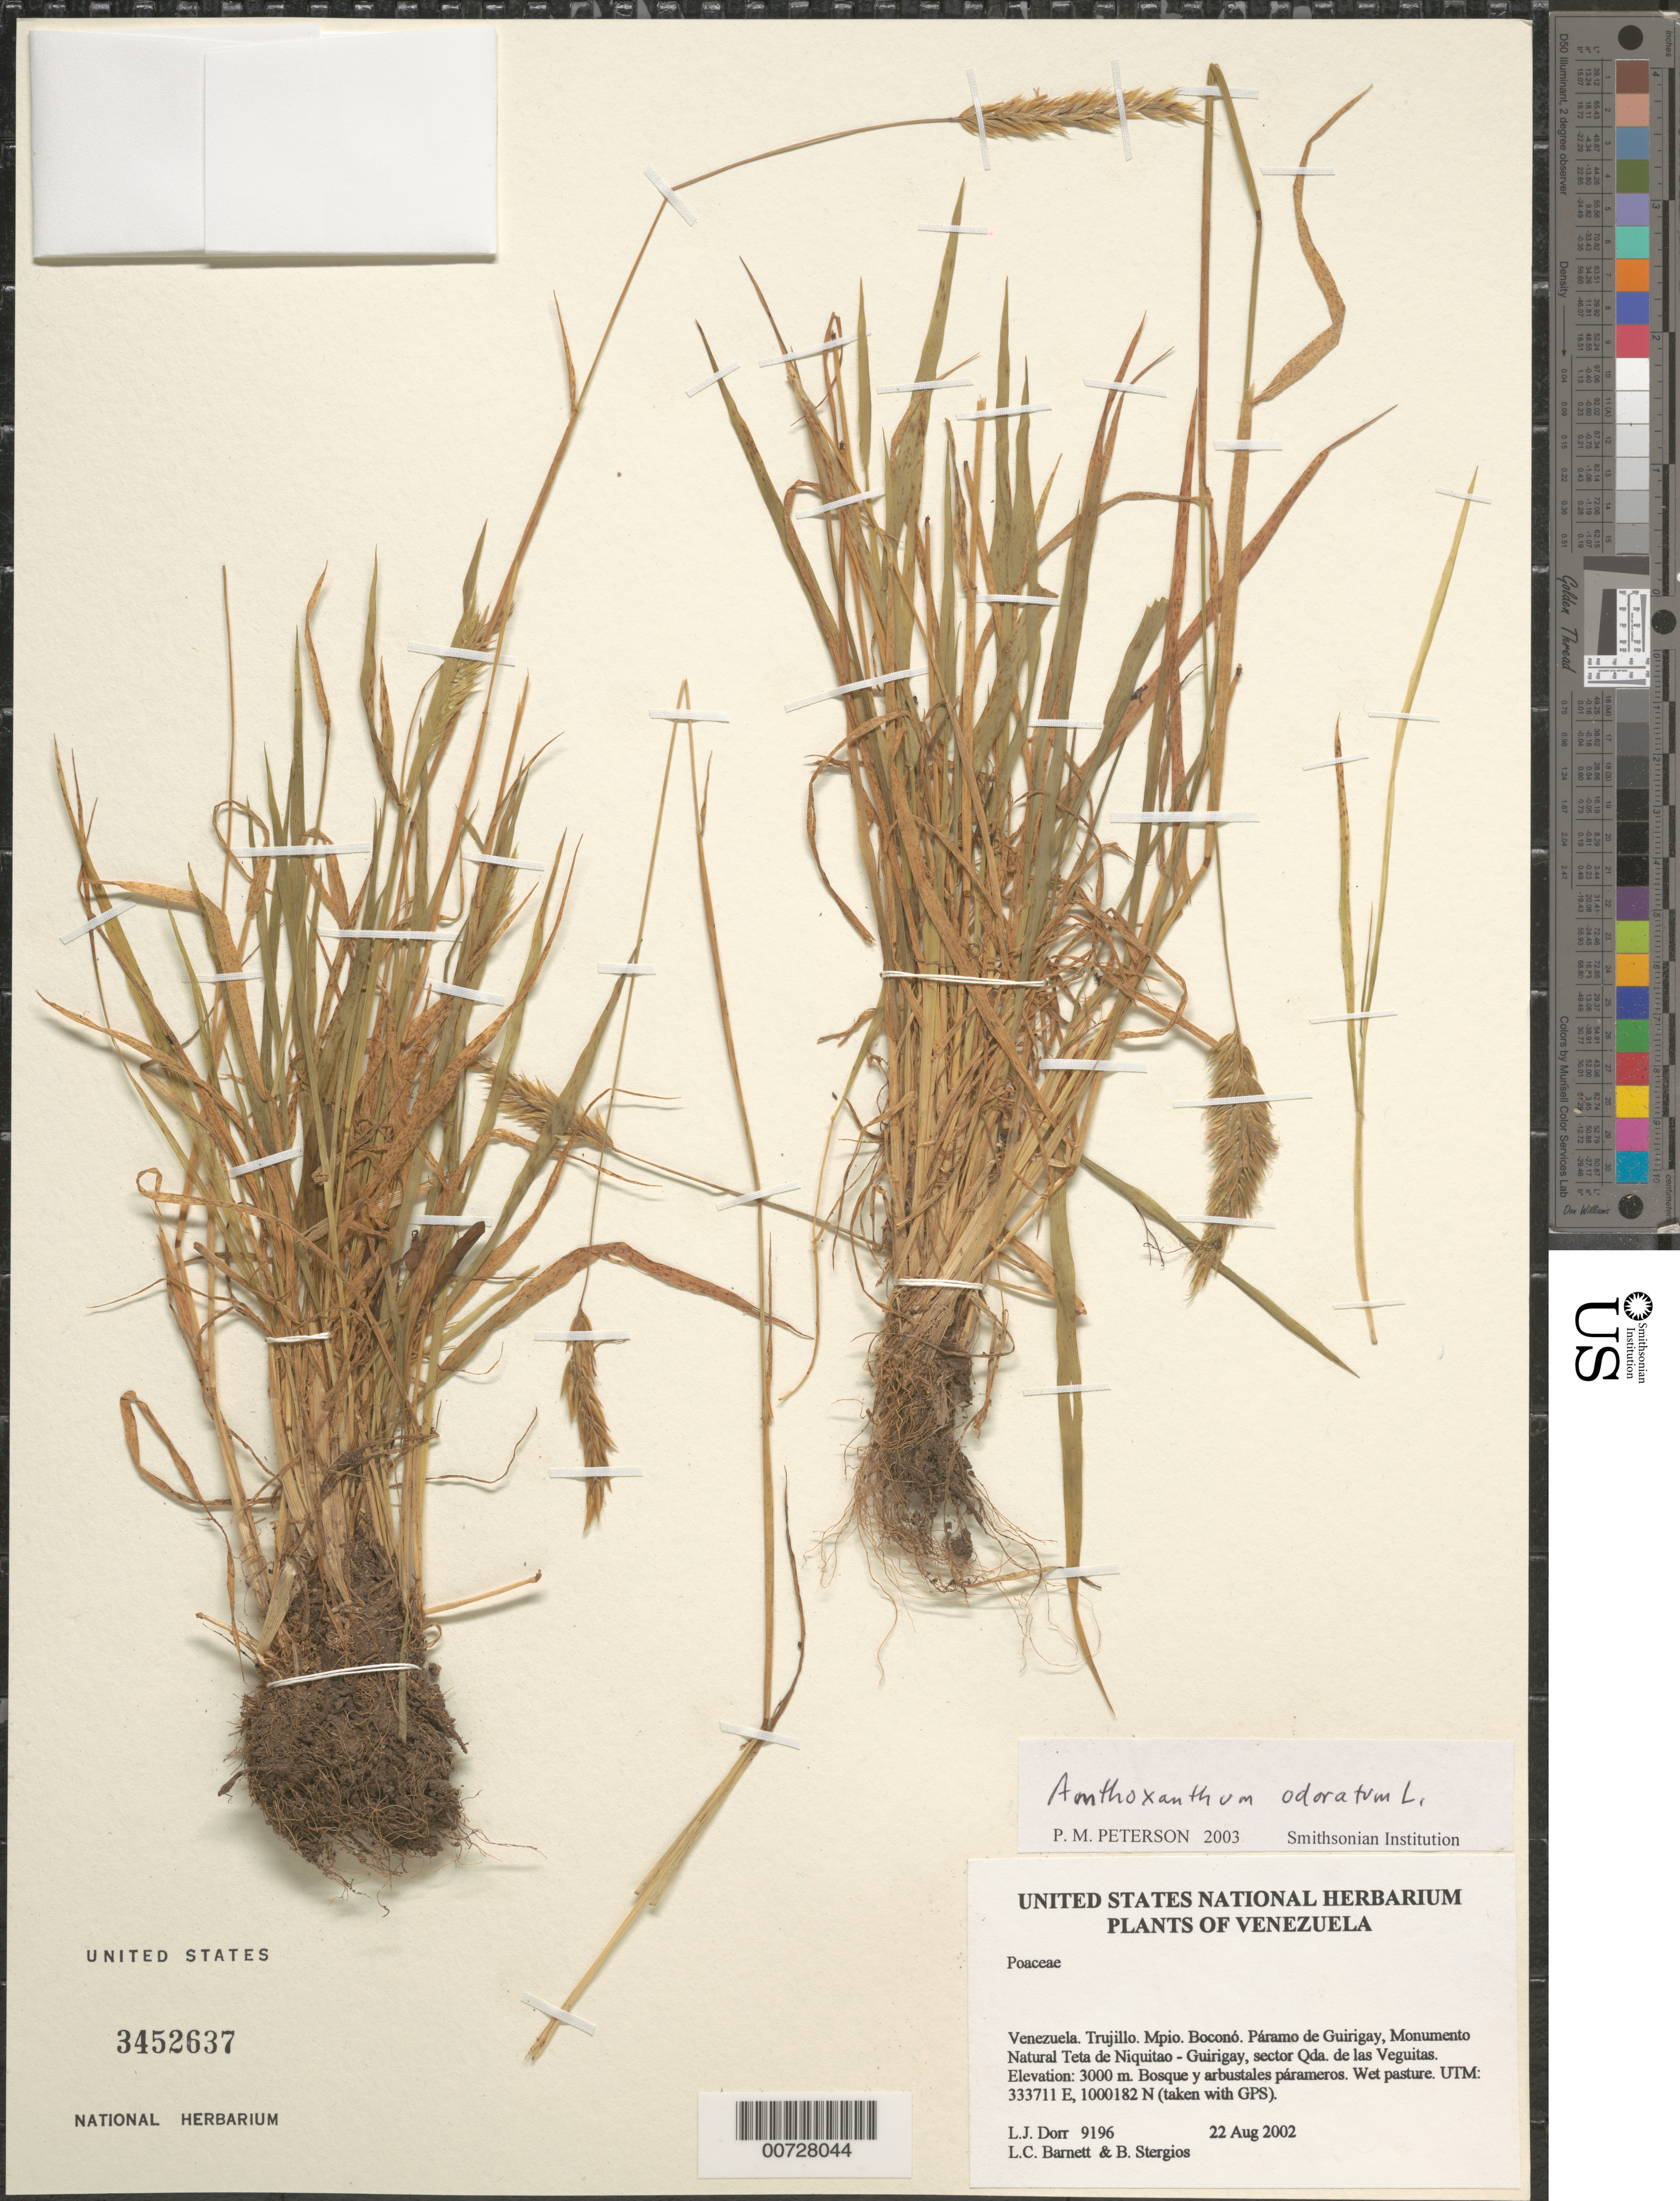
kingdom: Plantae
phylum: Tracheophyta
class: Liliopsida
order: Poales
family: Poaceae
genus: Anthoxanthum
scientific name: Anthoxanthum odoratum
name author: L.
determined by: Peterson, Paul M., (BOT), Smithsonian Institution - National Museum of Natural History (UNITED STATES)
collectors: L. J. Dorr, L. C. Barnett & B. G. Stergios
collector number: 9196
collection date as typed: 22 Aug 2002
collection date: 2002-08-22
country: Venezuela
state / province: Trujillo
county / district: Boconó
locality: Páramo de Guirigay, Monumento Natural Teta de Niquitao - Guirigay, sector Las Veguitas.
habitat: Bosque y arbustales párameros. Wet pasture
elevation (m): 3000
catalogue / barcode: US 3452637